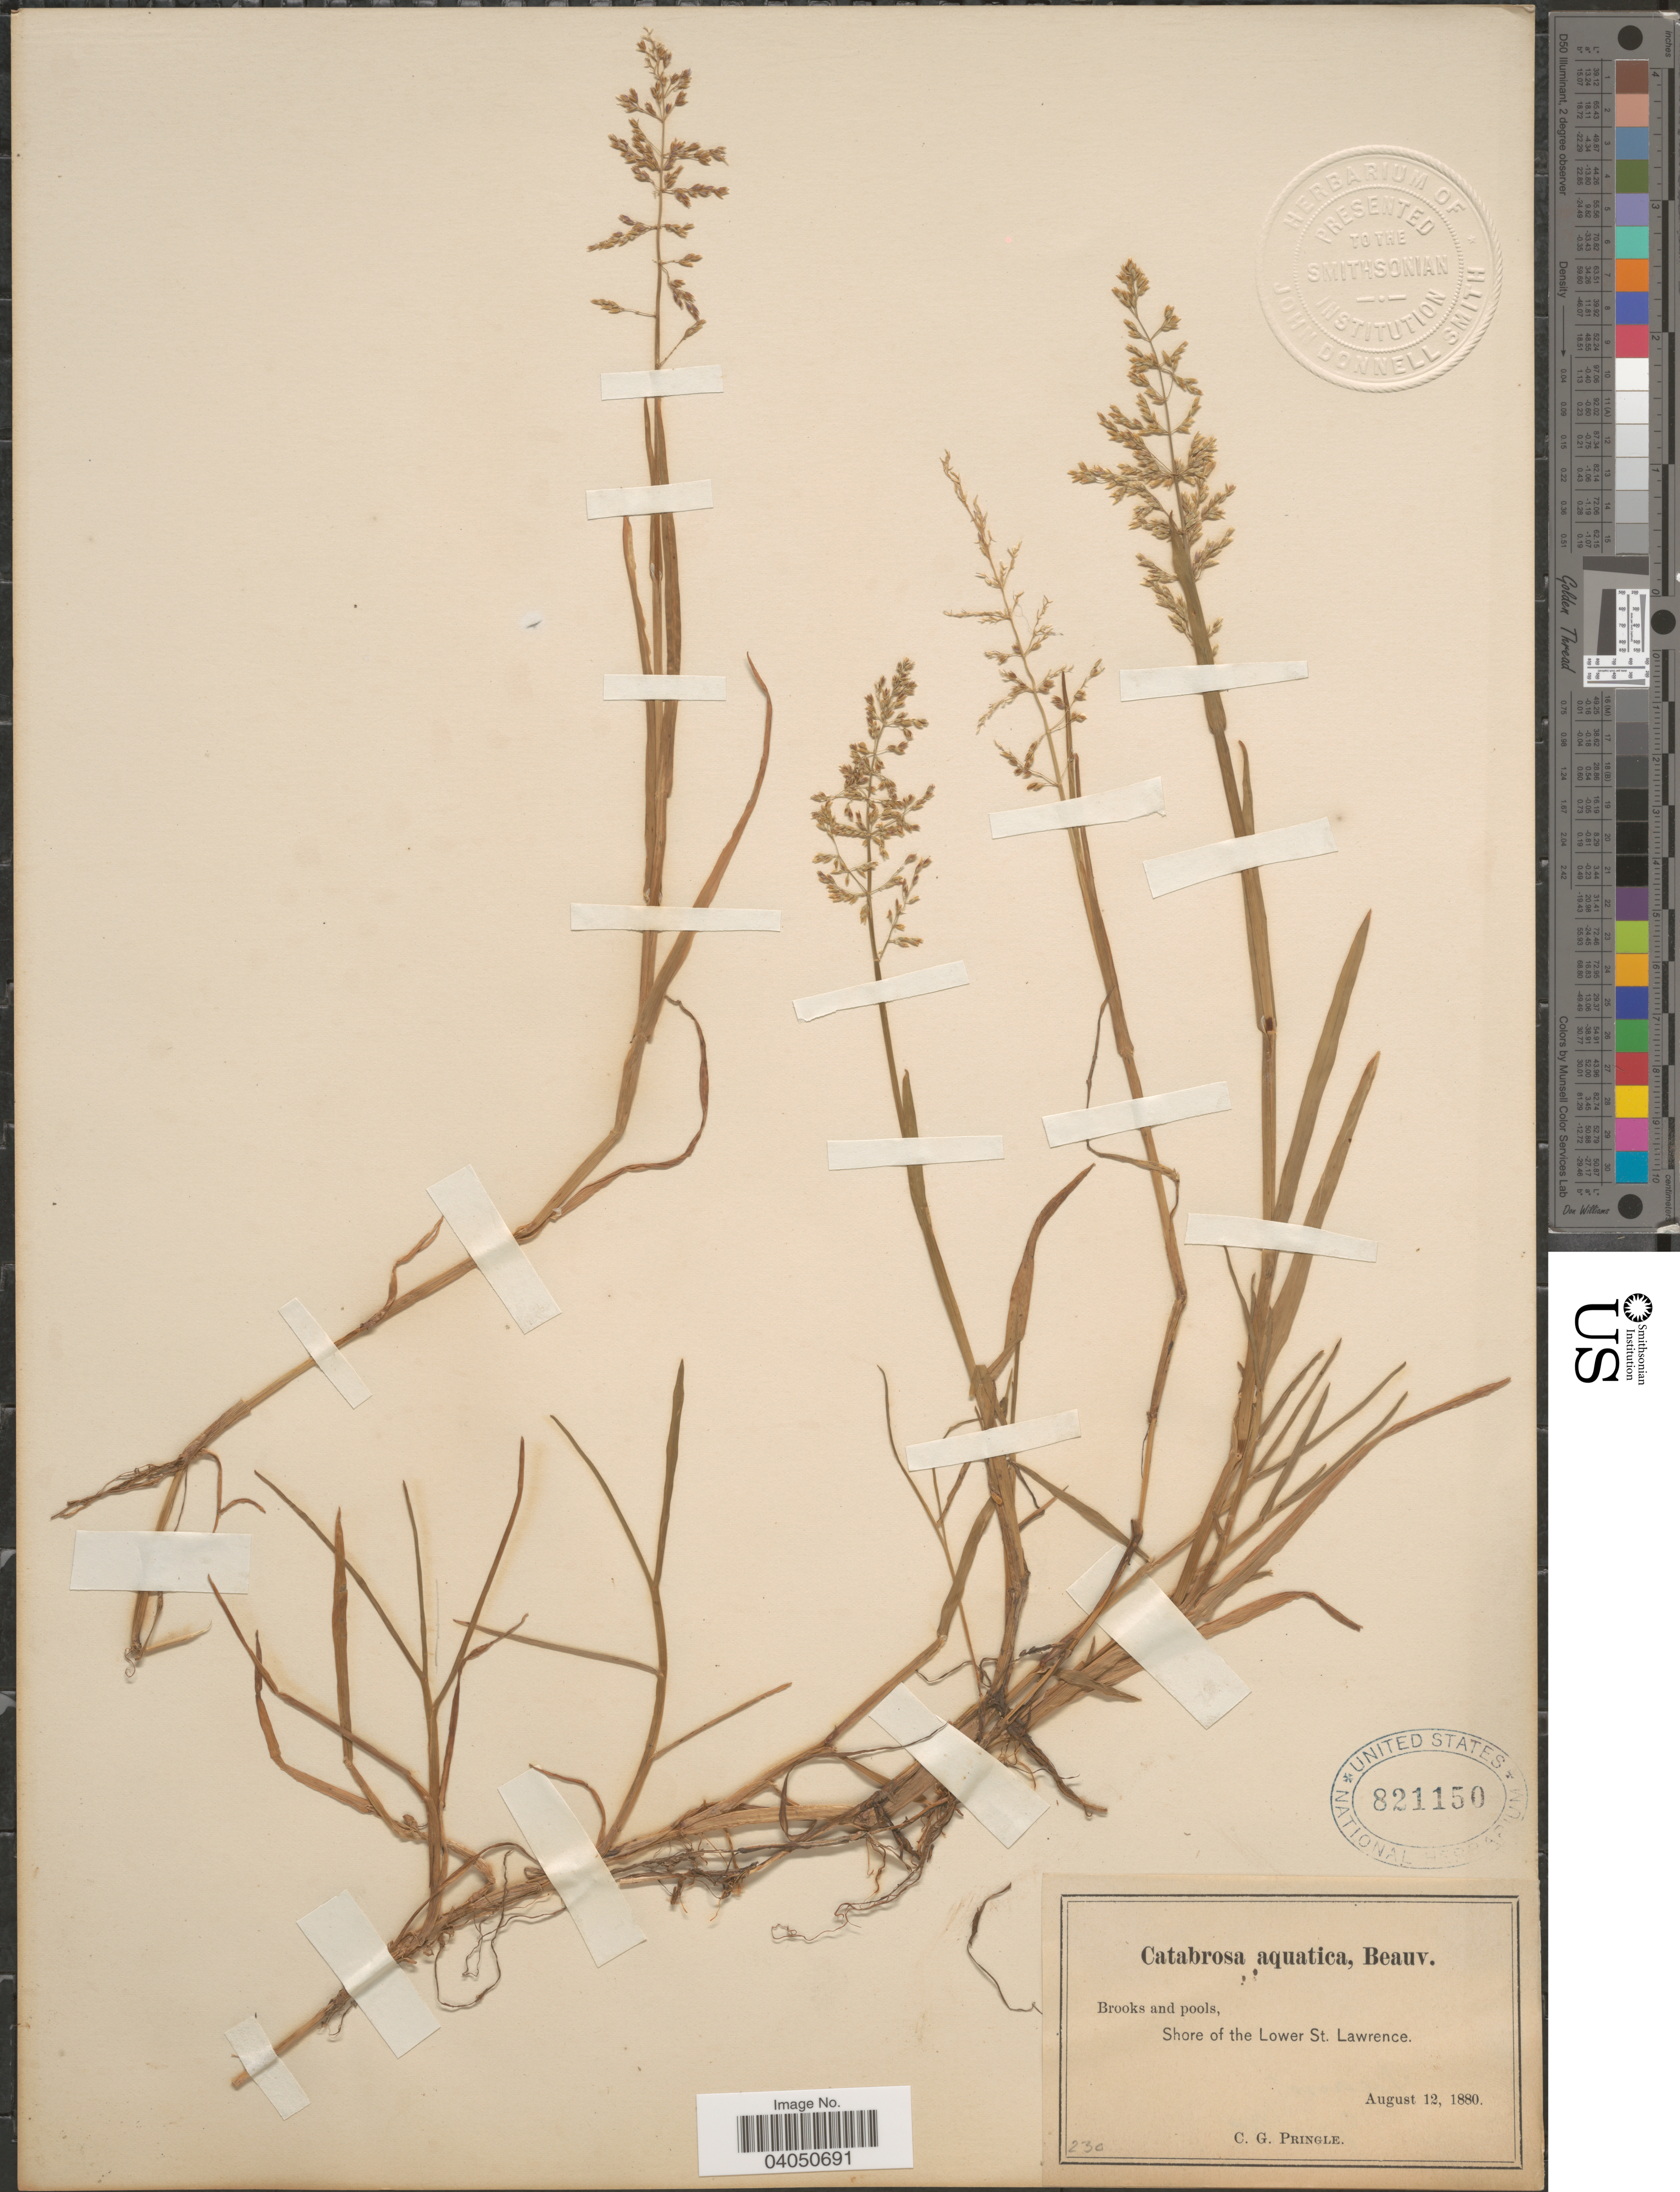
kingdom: Plantae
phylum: Tracheophyta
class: Liliopsida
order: Poales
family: Poaceae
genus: Catabrosa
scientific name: Catabrosa aquatica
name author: (L.) P. Beauv.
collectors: C. G. Pringle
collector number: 230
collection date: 1880-08-12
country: Canada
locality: Shore of the Lower St. Lawrence.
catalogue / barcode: US 821150